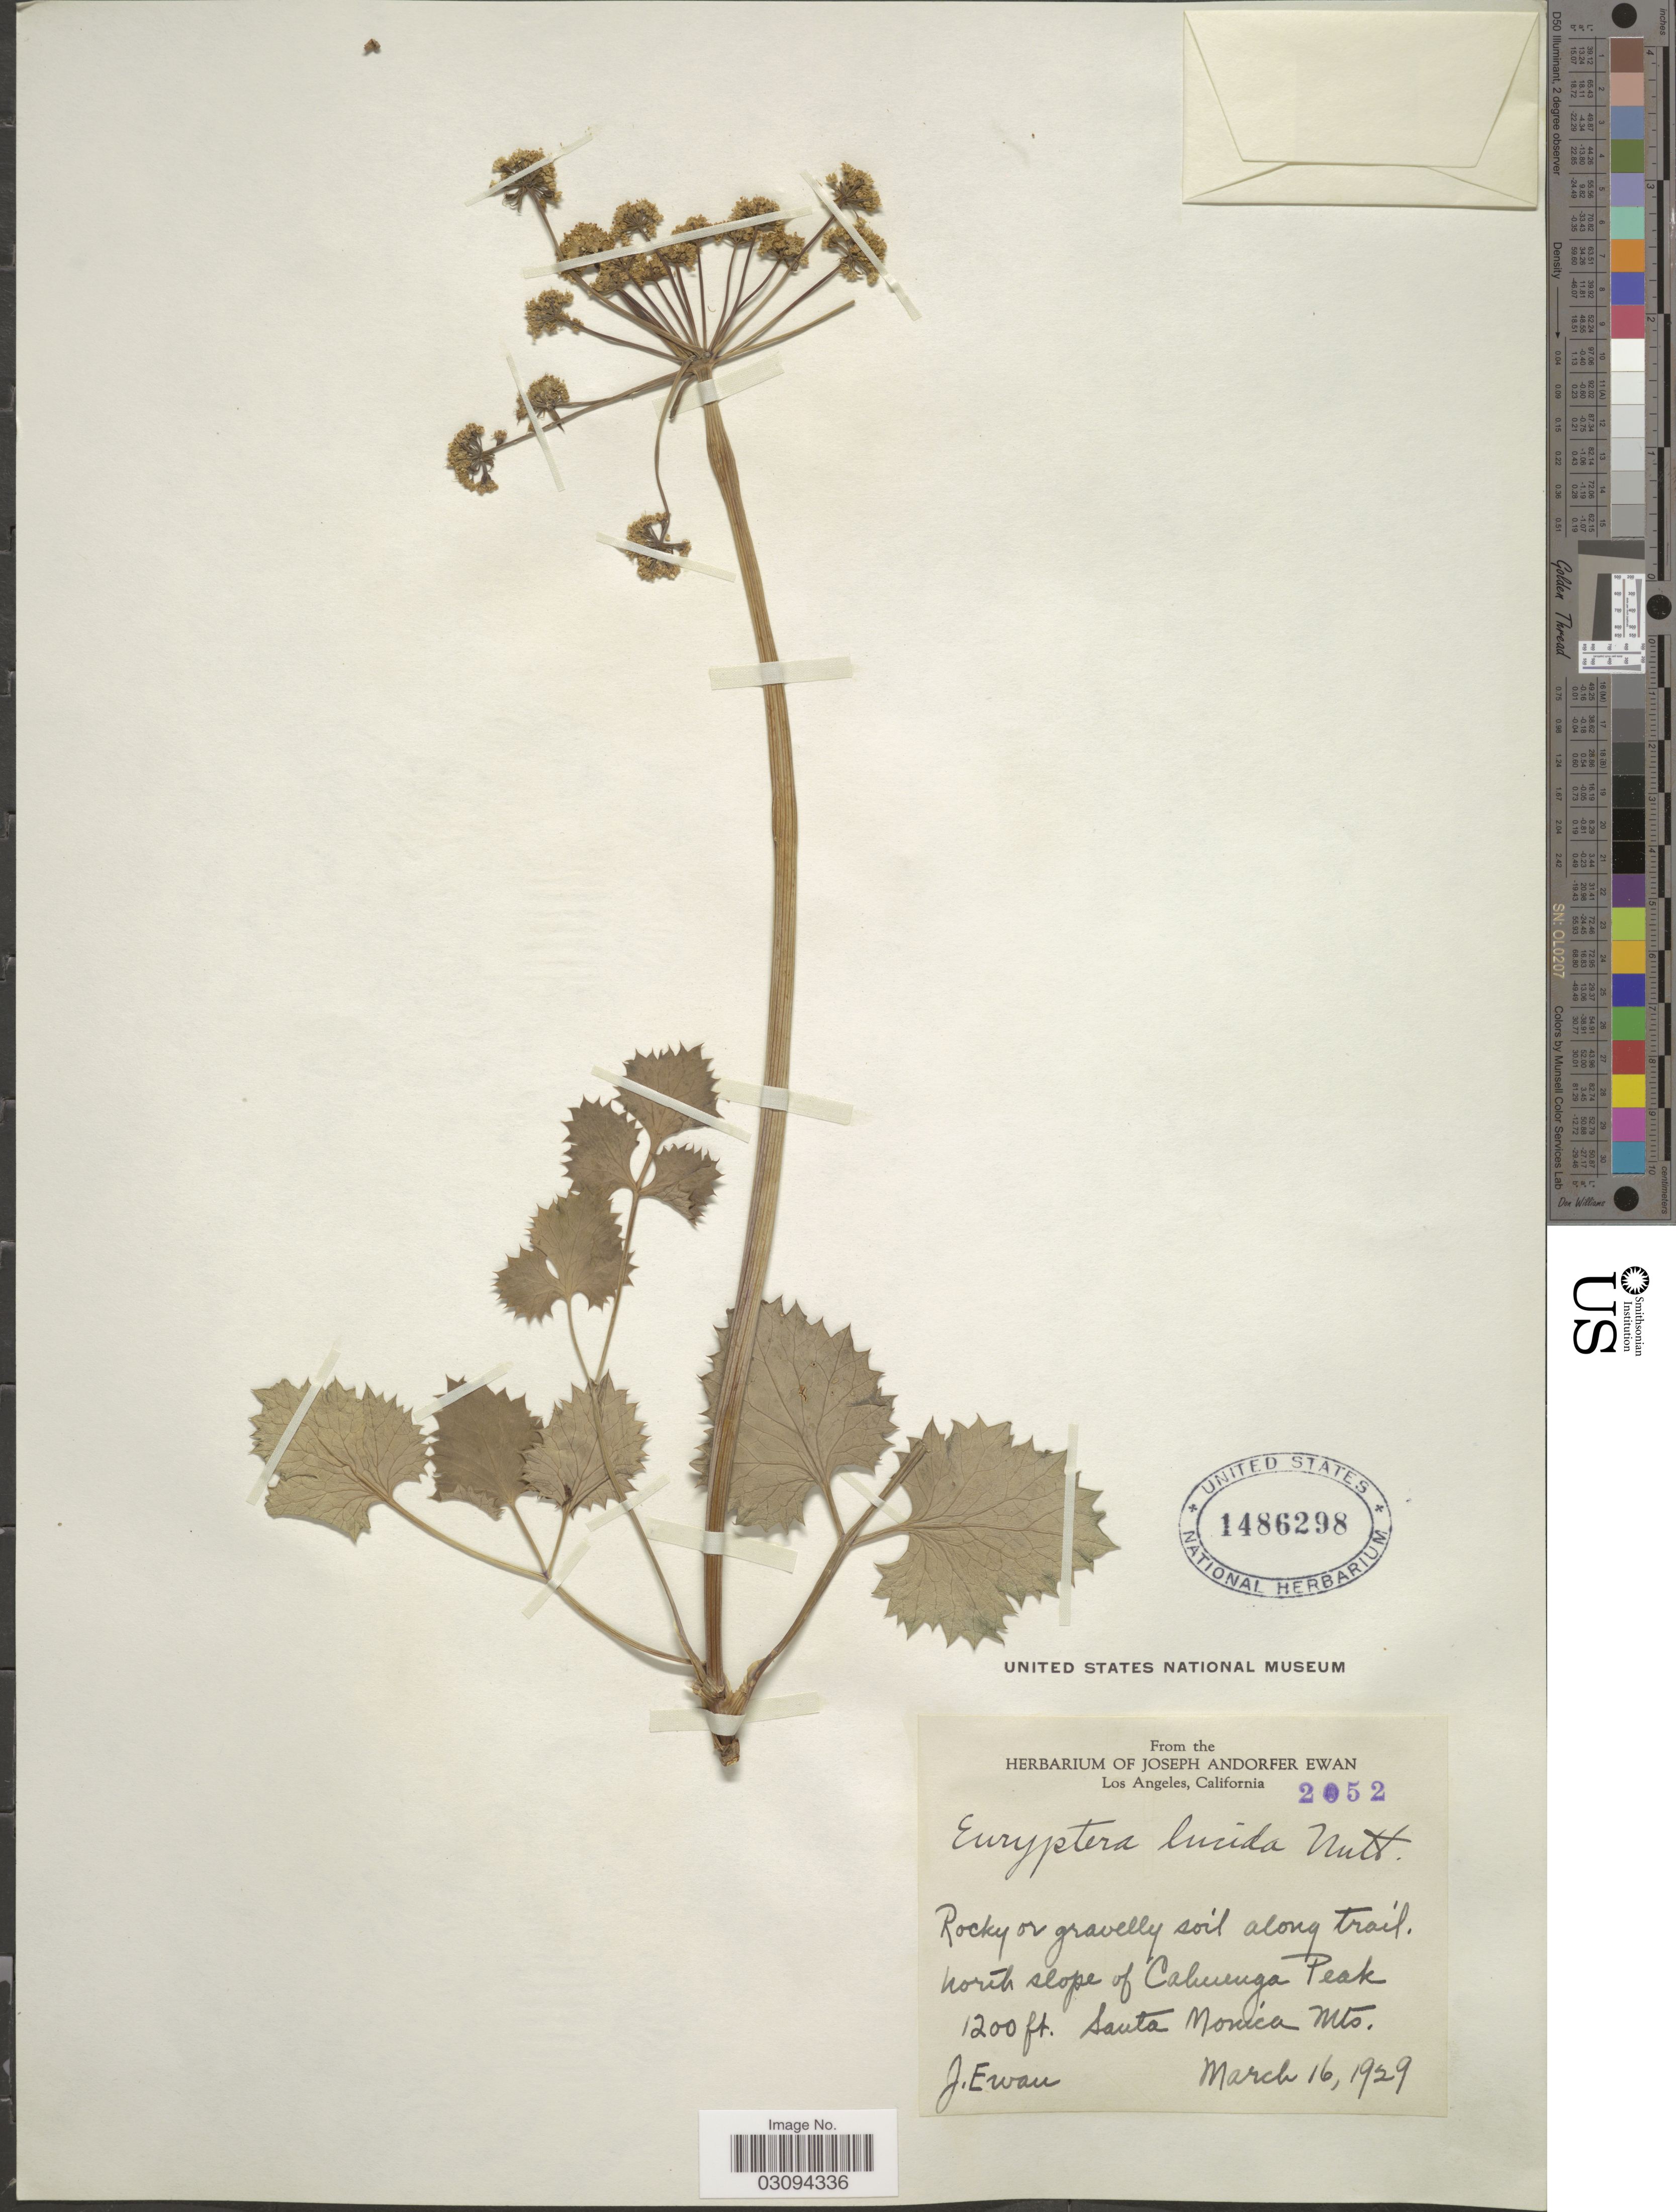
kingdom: Plantae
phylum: Tracheophyta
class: Magnoliopsida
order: Apiales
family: Apiaceae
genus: Lomatium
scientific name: Lomatium lucidum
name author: (Nutt. ex Torr. & A. Gray) Jeps.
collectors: J. A. Ewan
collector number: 2052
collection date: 1929-03-16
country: United States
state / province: California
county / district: Los Angeles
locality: Along trail. North slope of Cahuenga Peak. Santa Monica Mts.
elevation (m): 366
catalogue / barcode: US 1486298